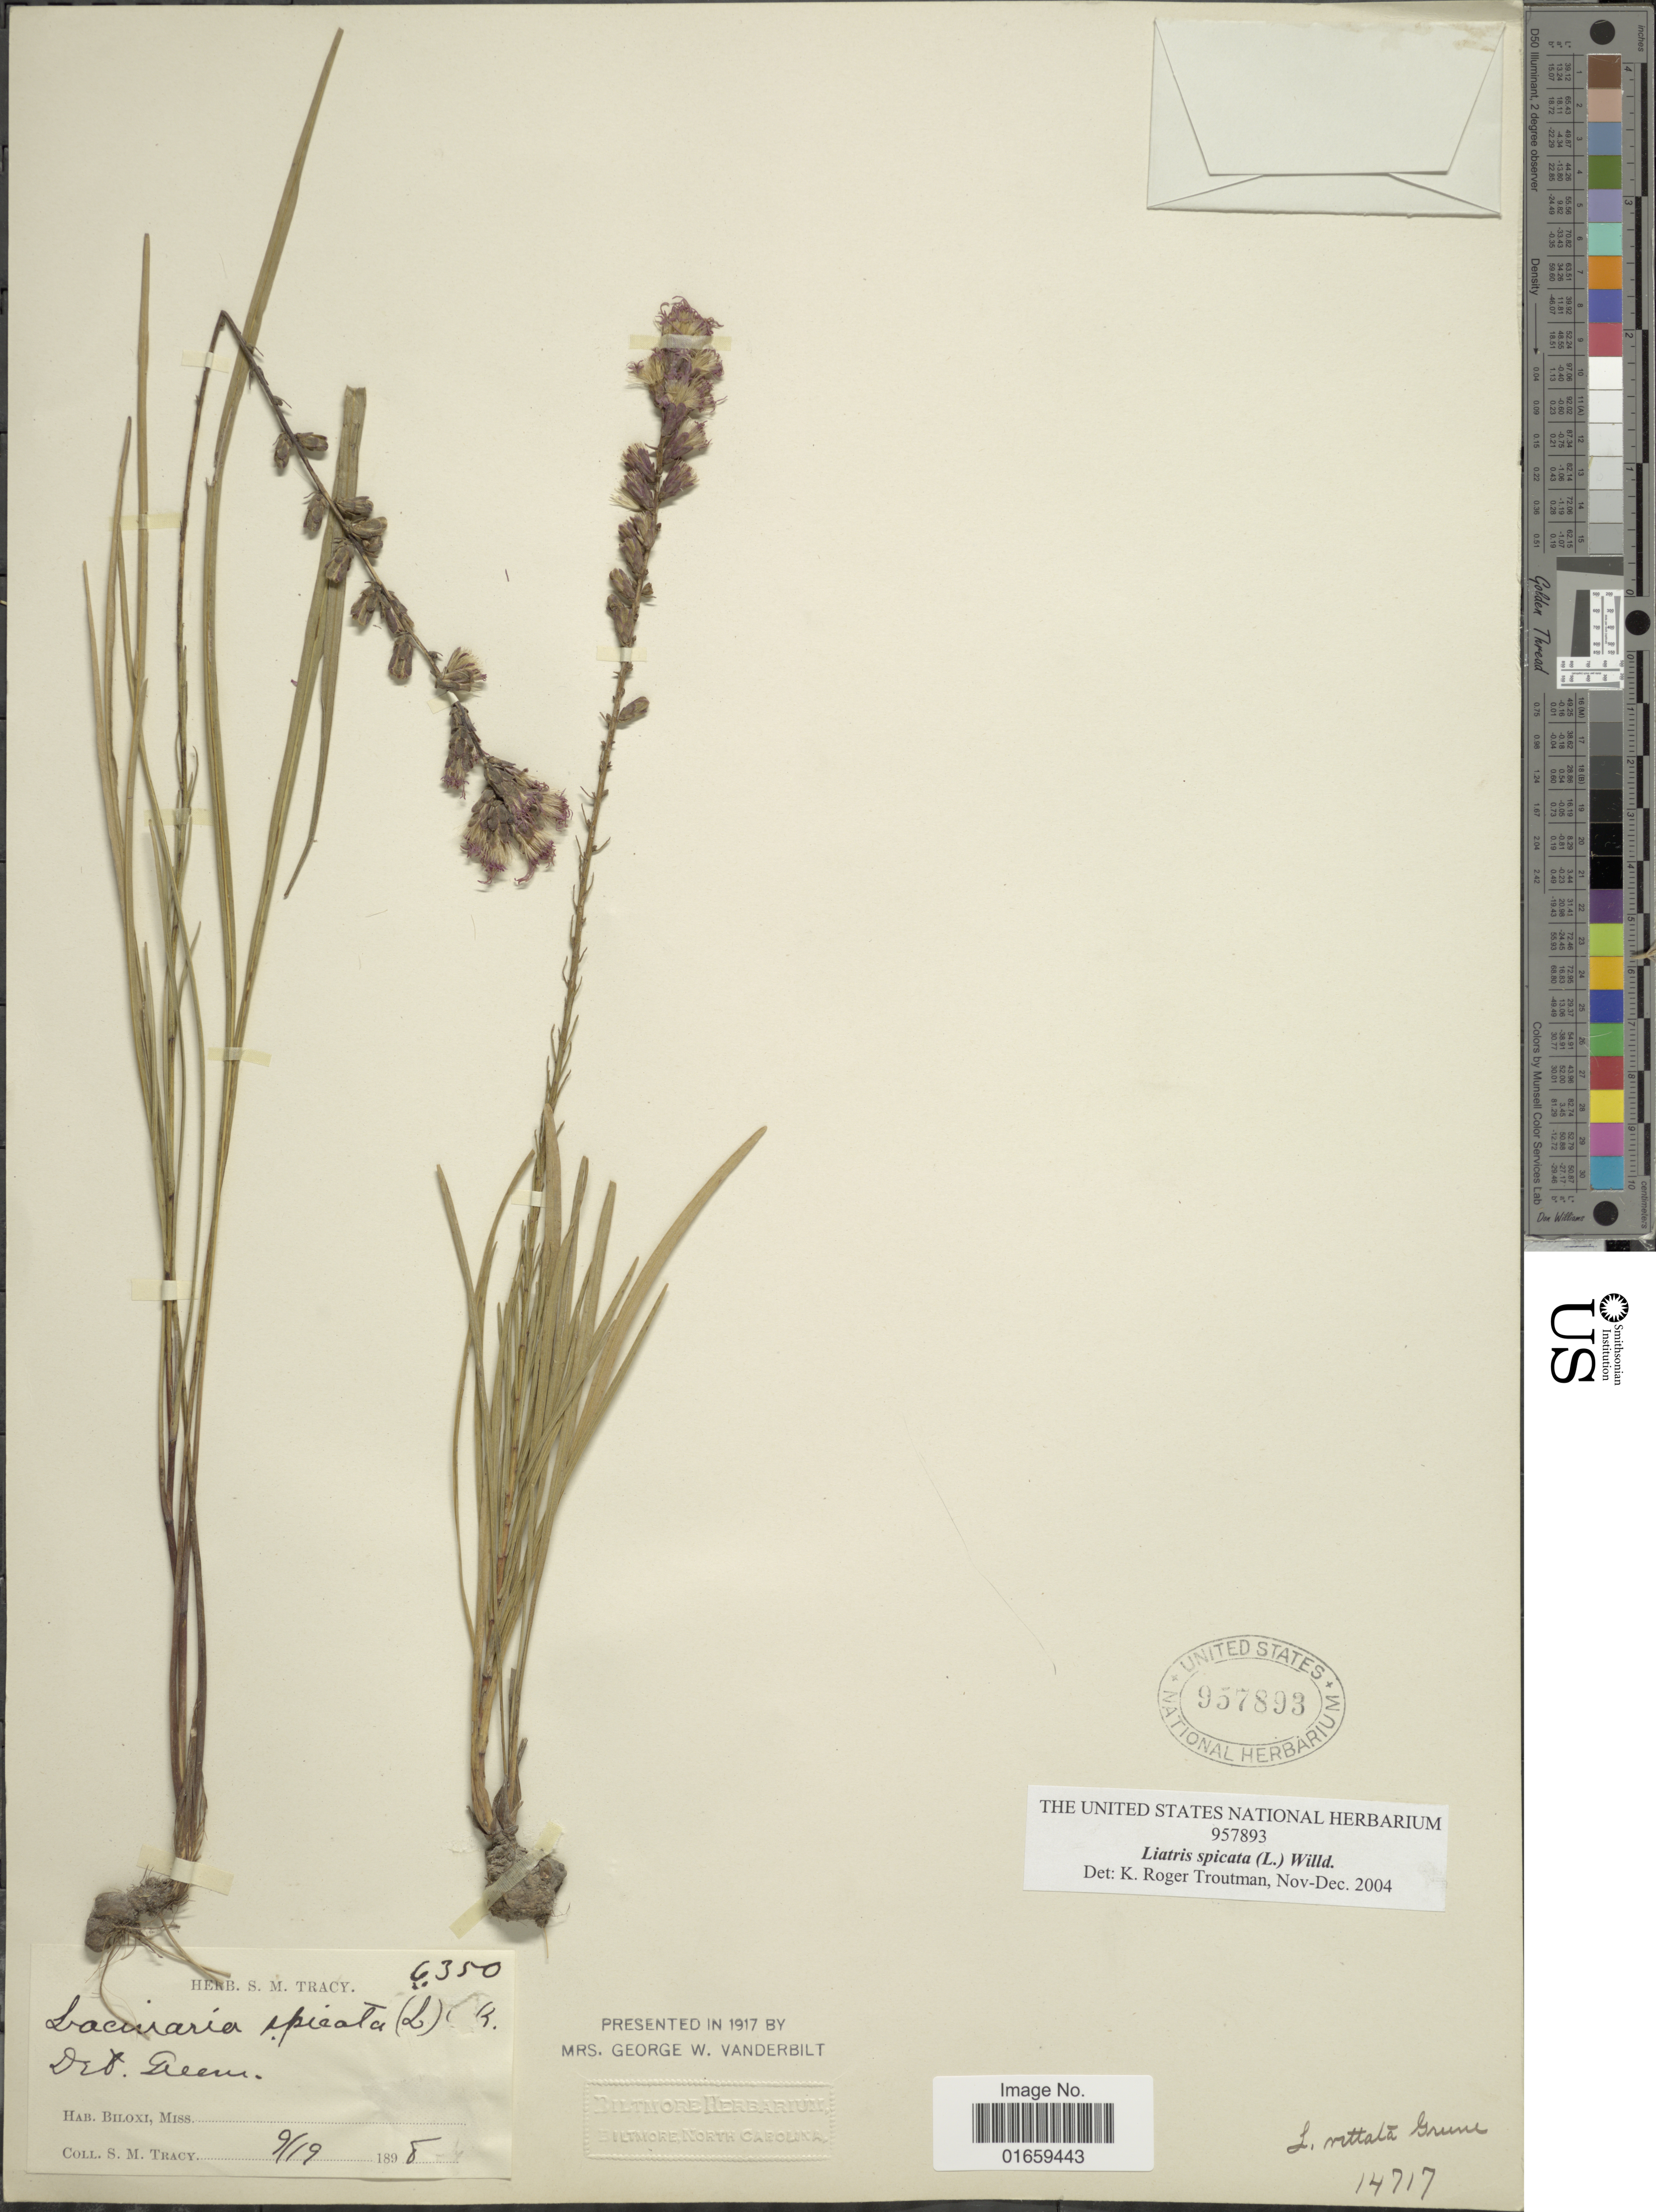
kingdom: Plantae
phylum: Tracheophyta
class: Magnoliopsida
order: Asterales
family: Asteraceae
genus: Liatris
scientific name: Liatris spicata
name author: (L.) Willd.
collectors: S. M. Tracy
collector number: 6350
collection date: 1898-09-19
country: United States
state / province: Mississippi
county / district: Harrison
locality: Biloxi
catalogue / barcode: US 957893